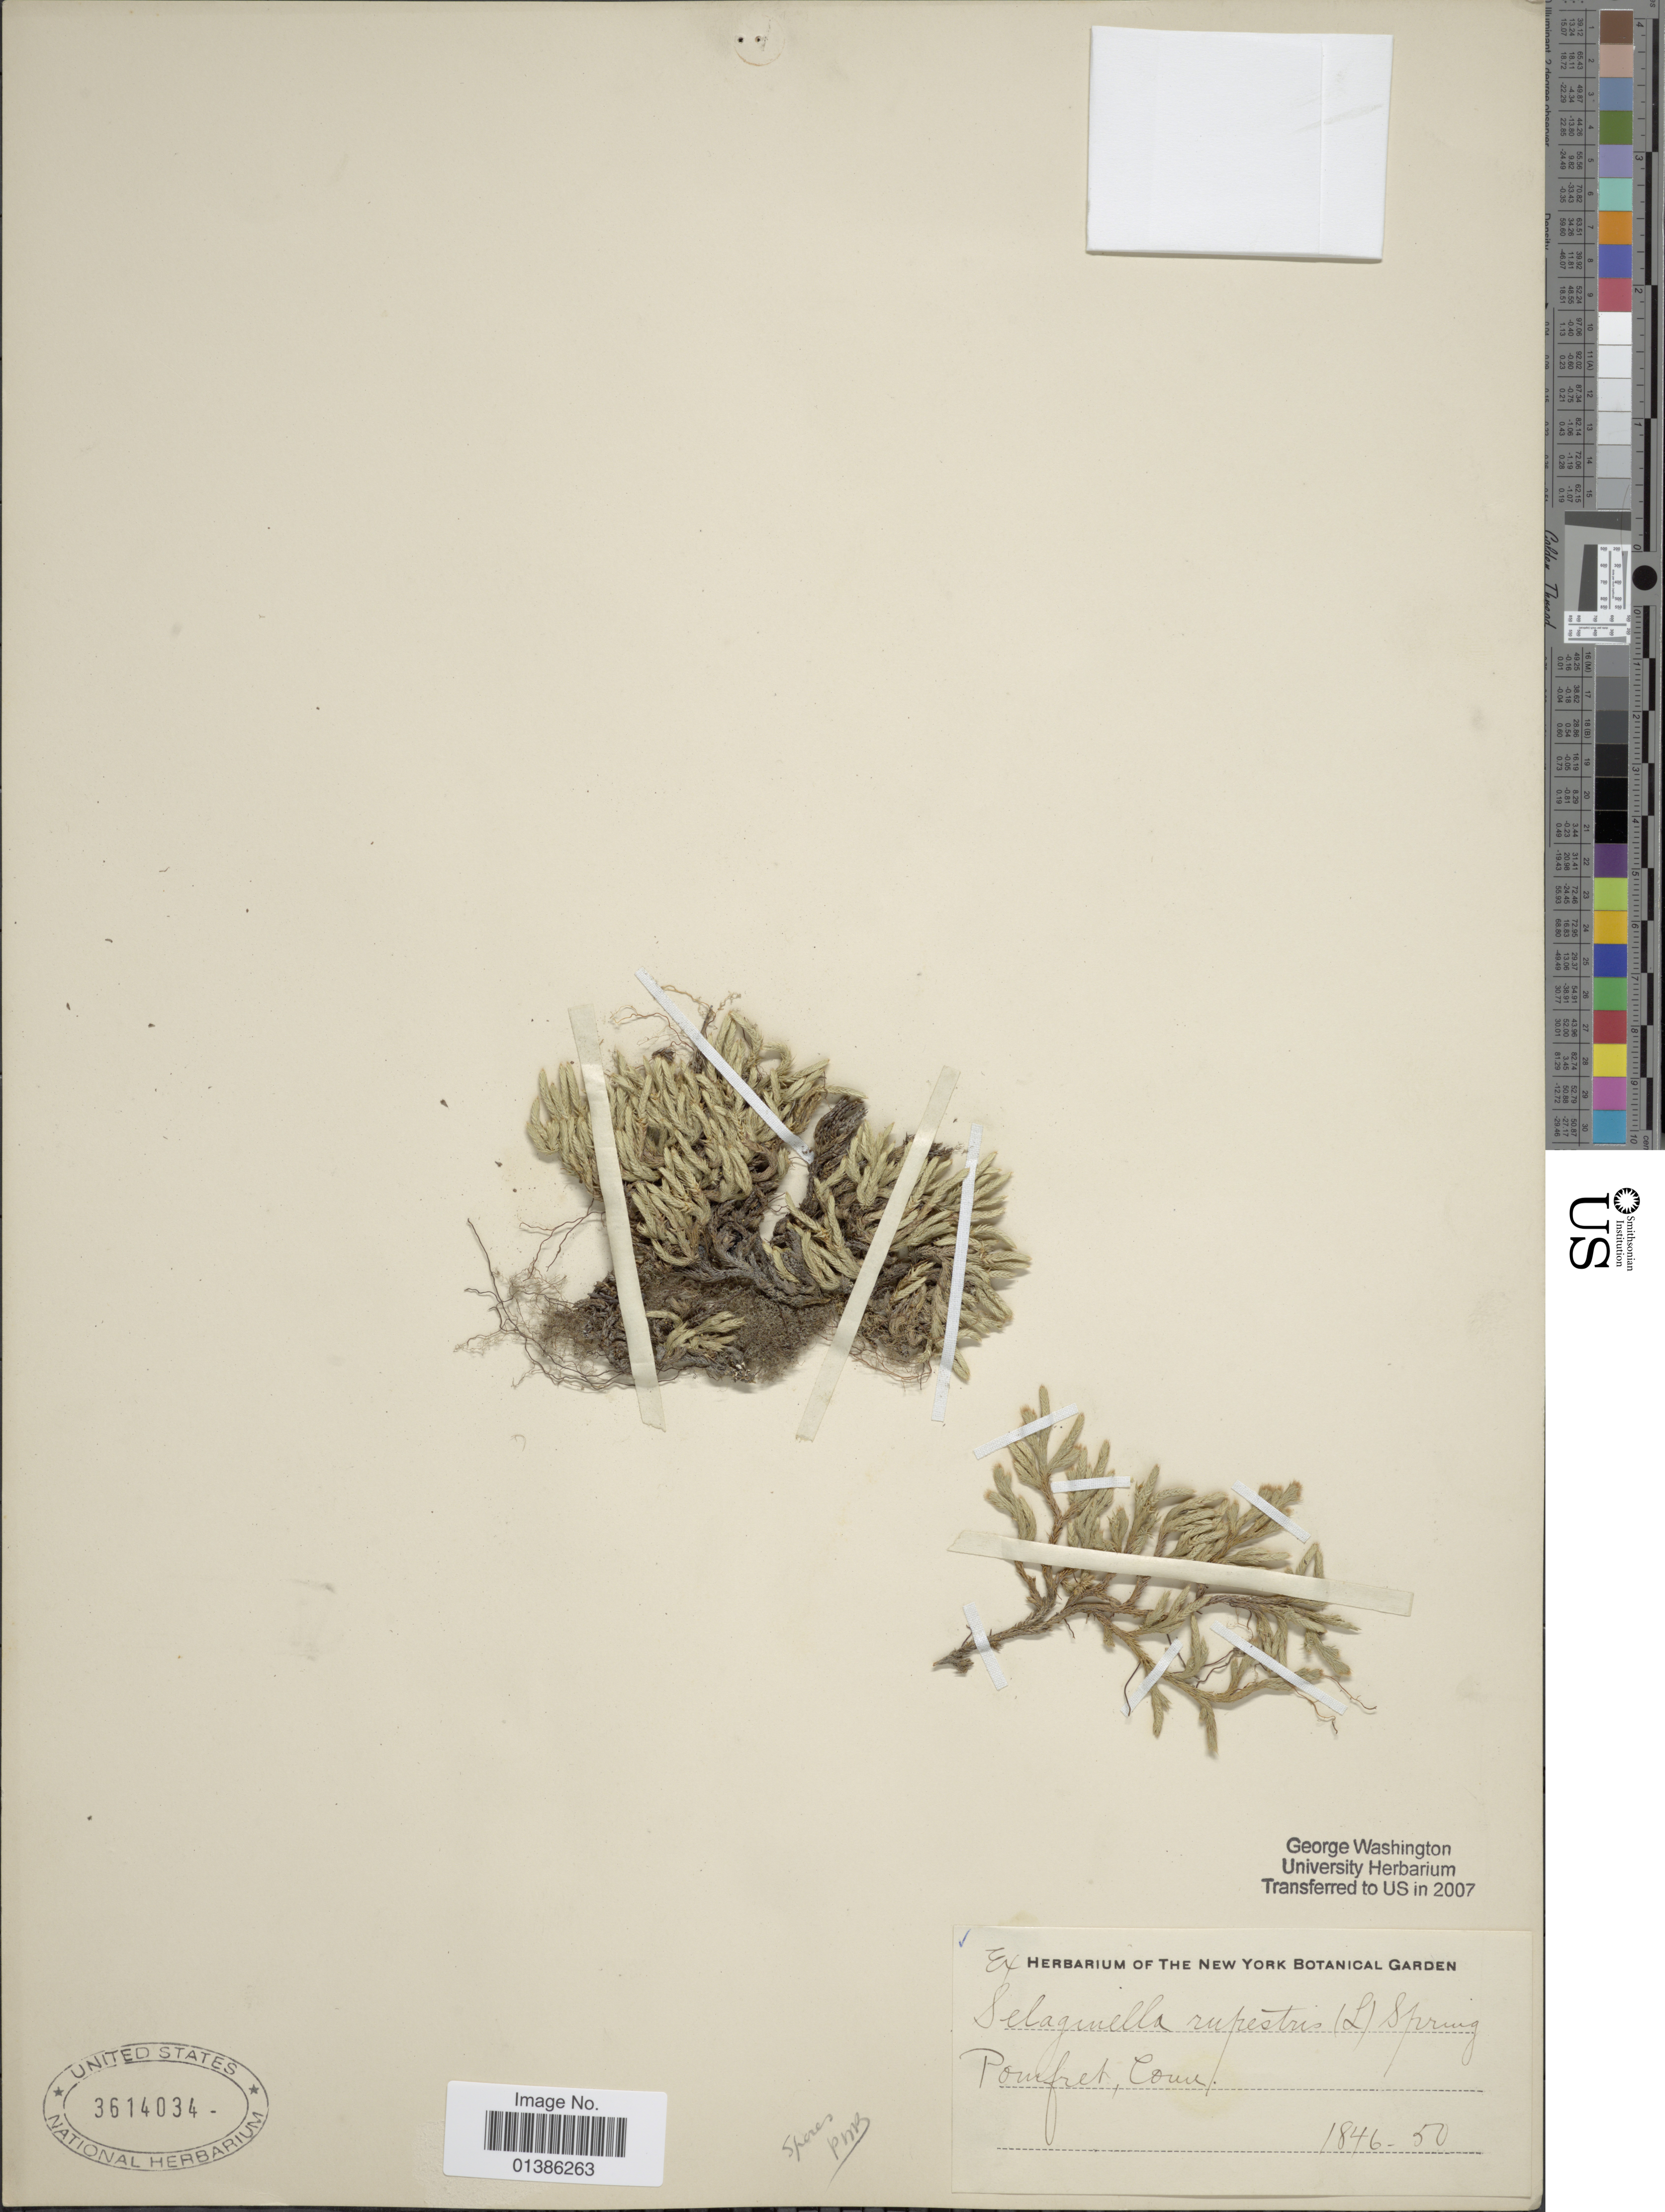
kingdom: Plantae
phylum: Tracheophyta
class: Lycopodiopsida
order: Selaginellales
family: Selaginellaceae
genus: Selaginella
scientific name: Selaginella rupestris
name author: (L.) Spring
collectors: New York Botanical Gardens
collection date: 1846/1850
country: United States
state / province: Connecticut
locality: Pomfret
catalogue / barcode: US 3614034